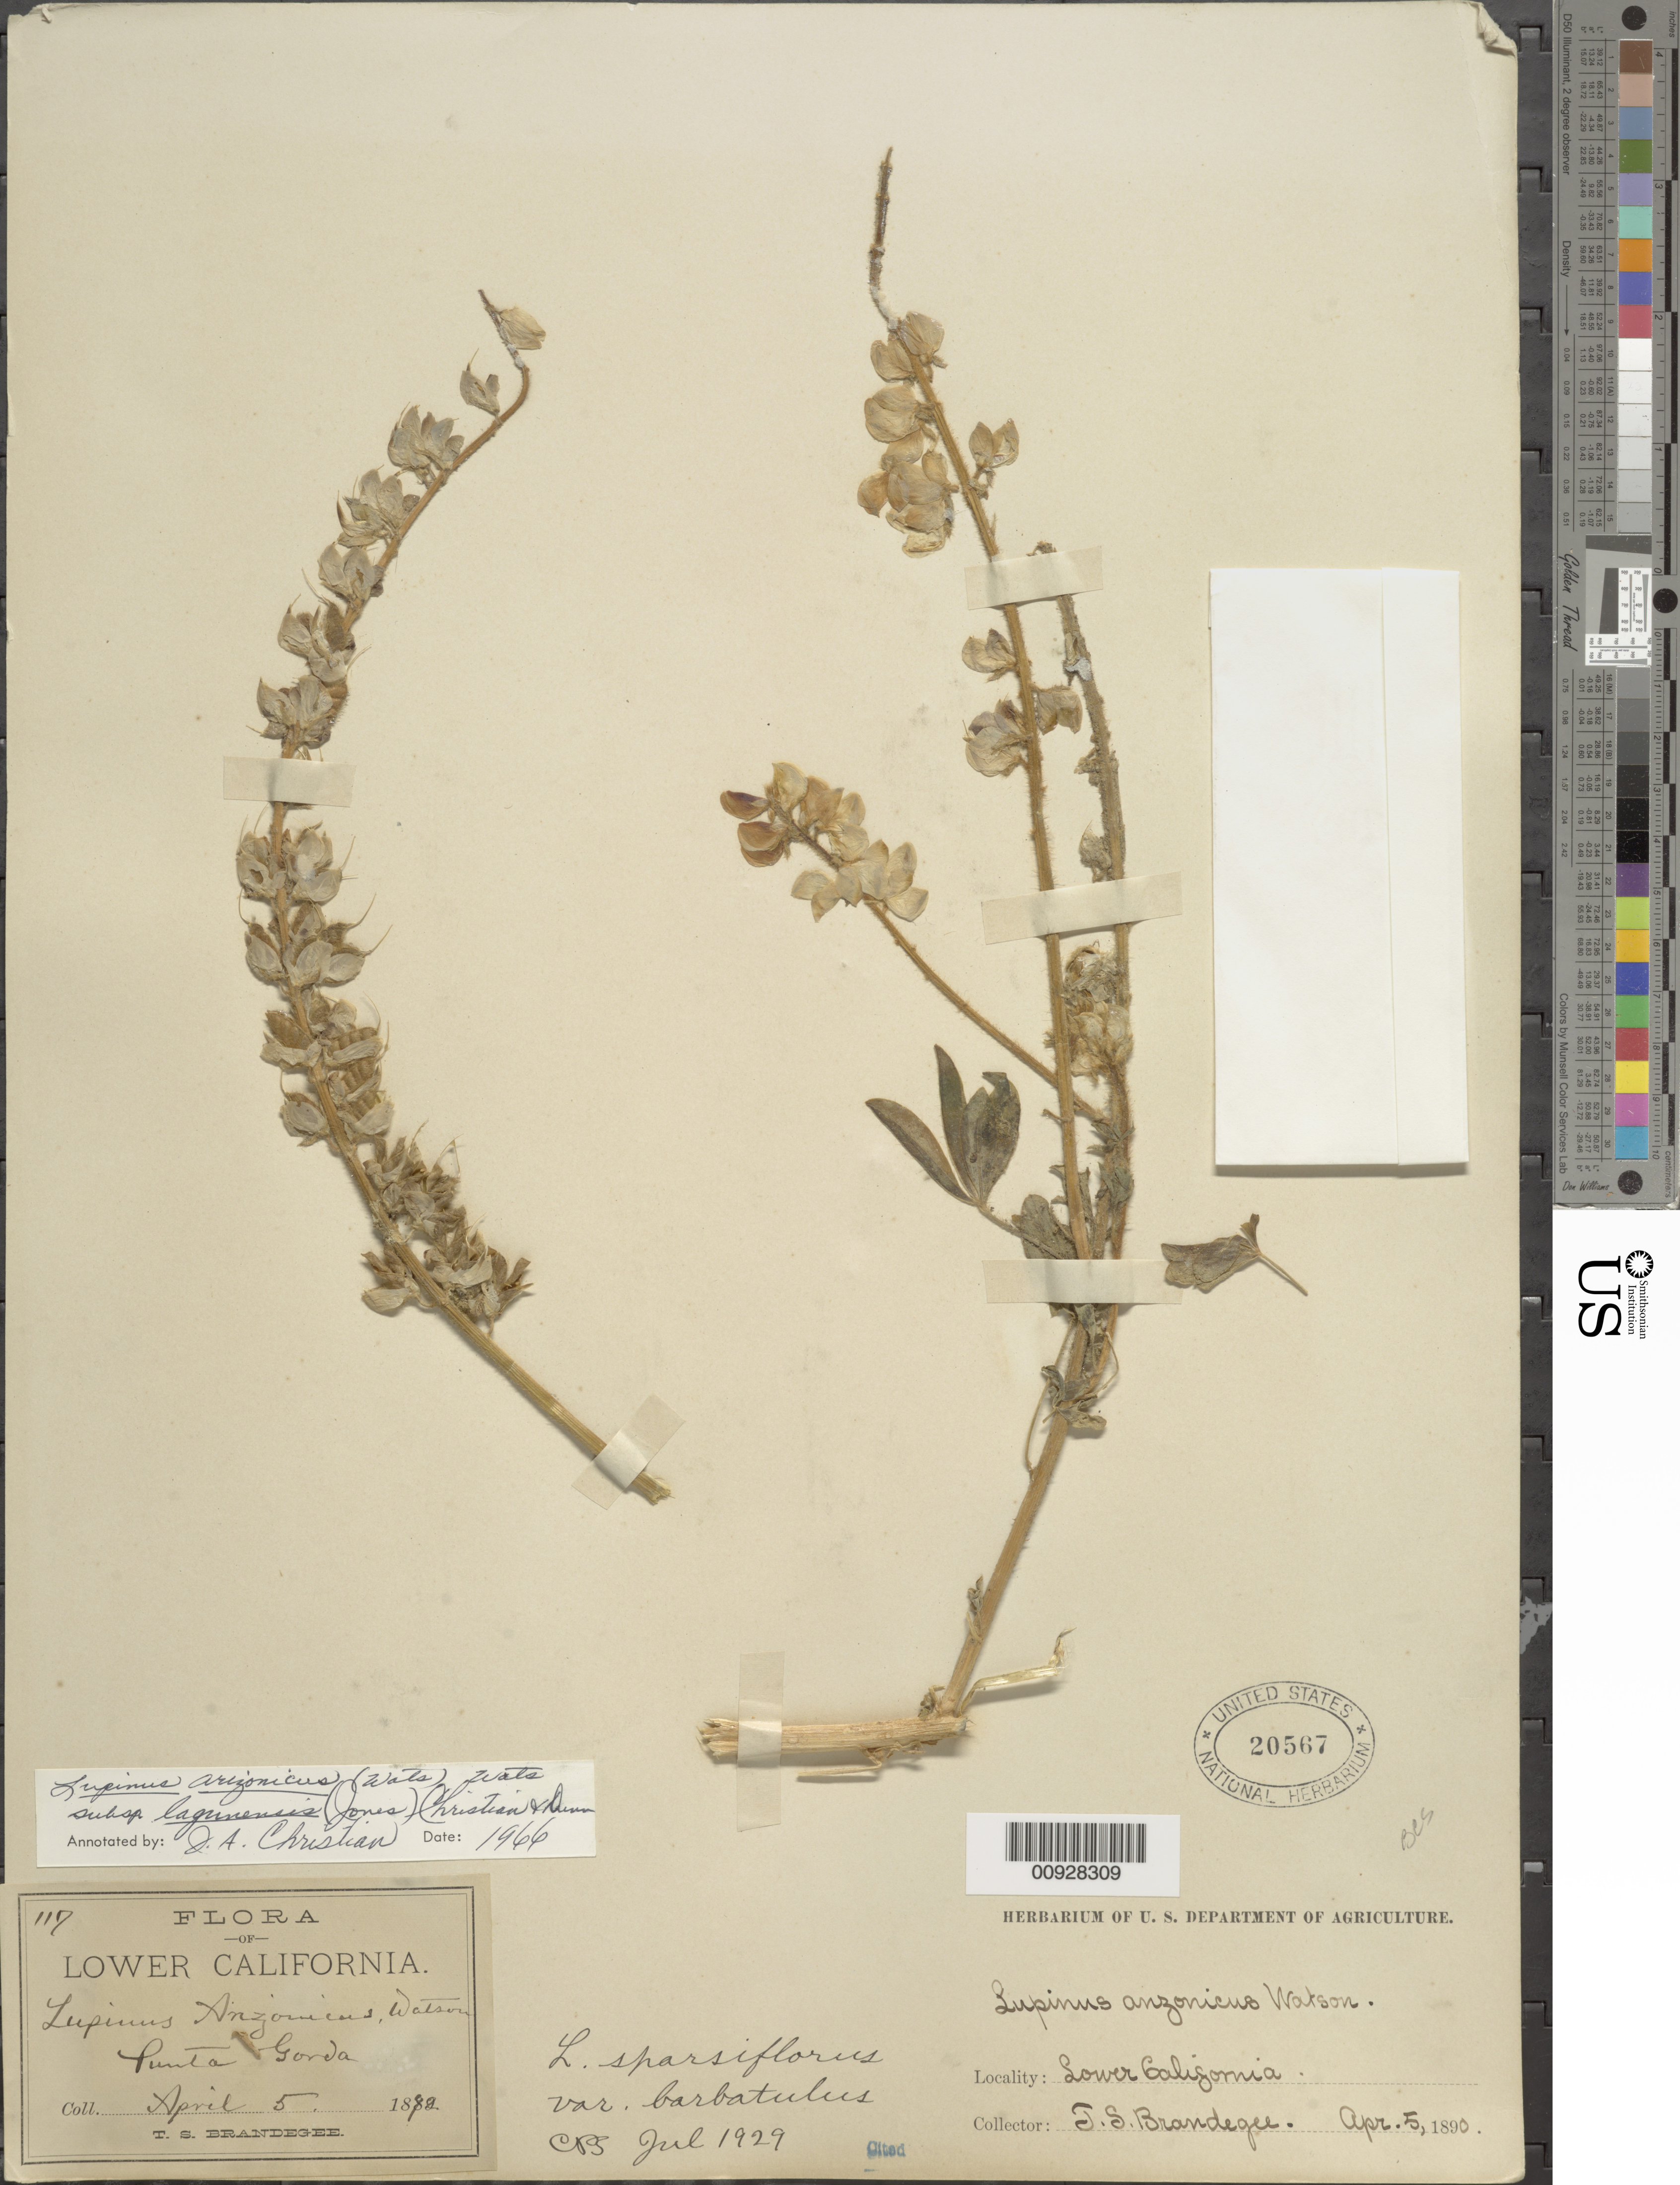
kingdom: Plantae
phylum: Tracheophyta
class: Magnoliopsida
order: Fabales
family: Fabaceae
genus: Lupinus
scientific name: Lupinus arizonicus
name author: (S. Watson) S. Watson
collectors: T. S. Brandegee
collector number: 117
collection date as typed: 05 Apr 1890 or 05 Apr 1892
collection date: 1890-04-05 or 1892-04-05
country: Mexico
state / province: Baja California Sur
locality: Punta Gorda, Lower California.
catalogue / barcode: US 20567